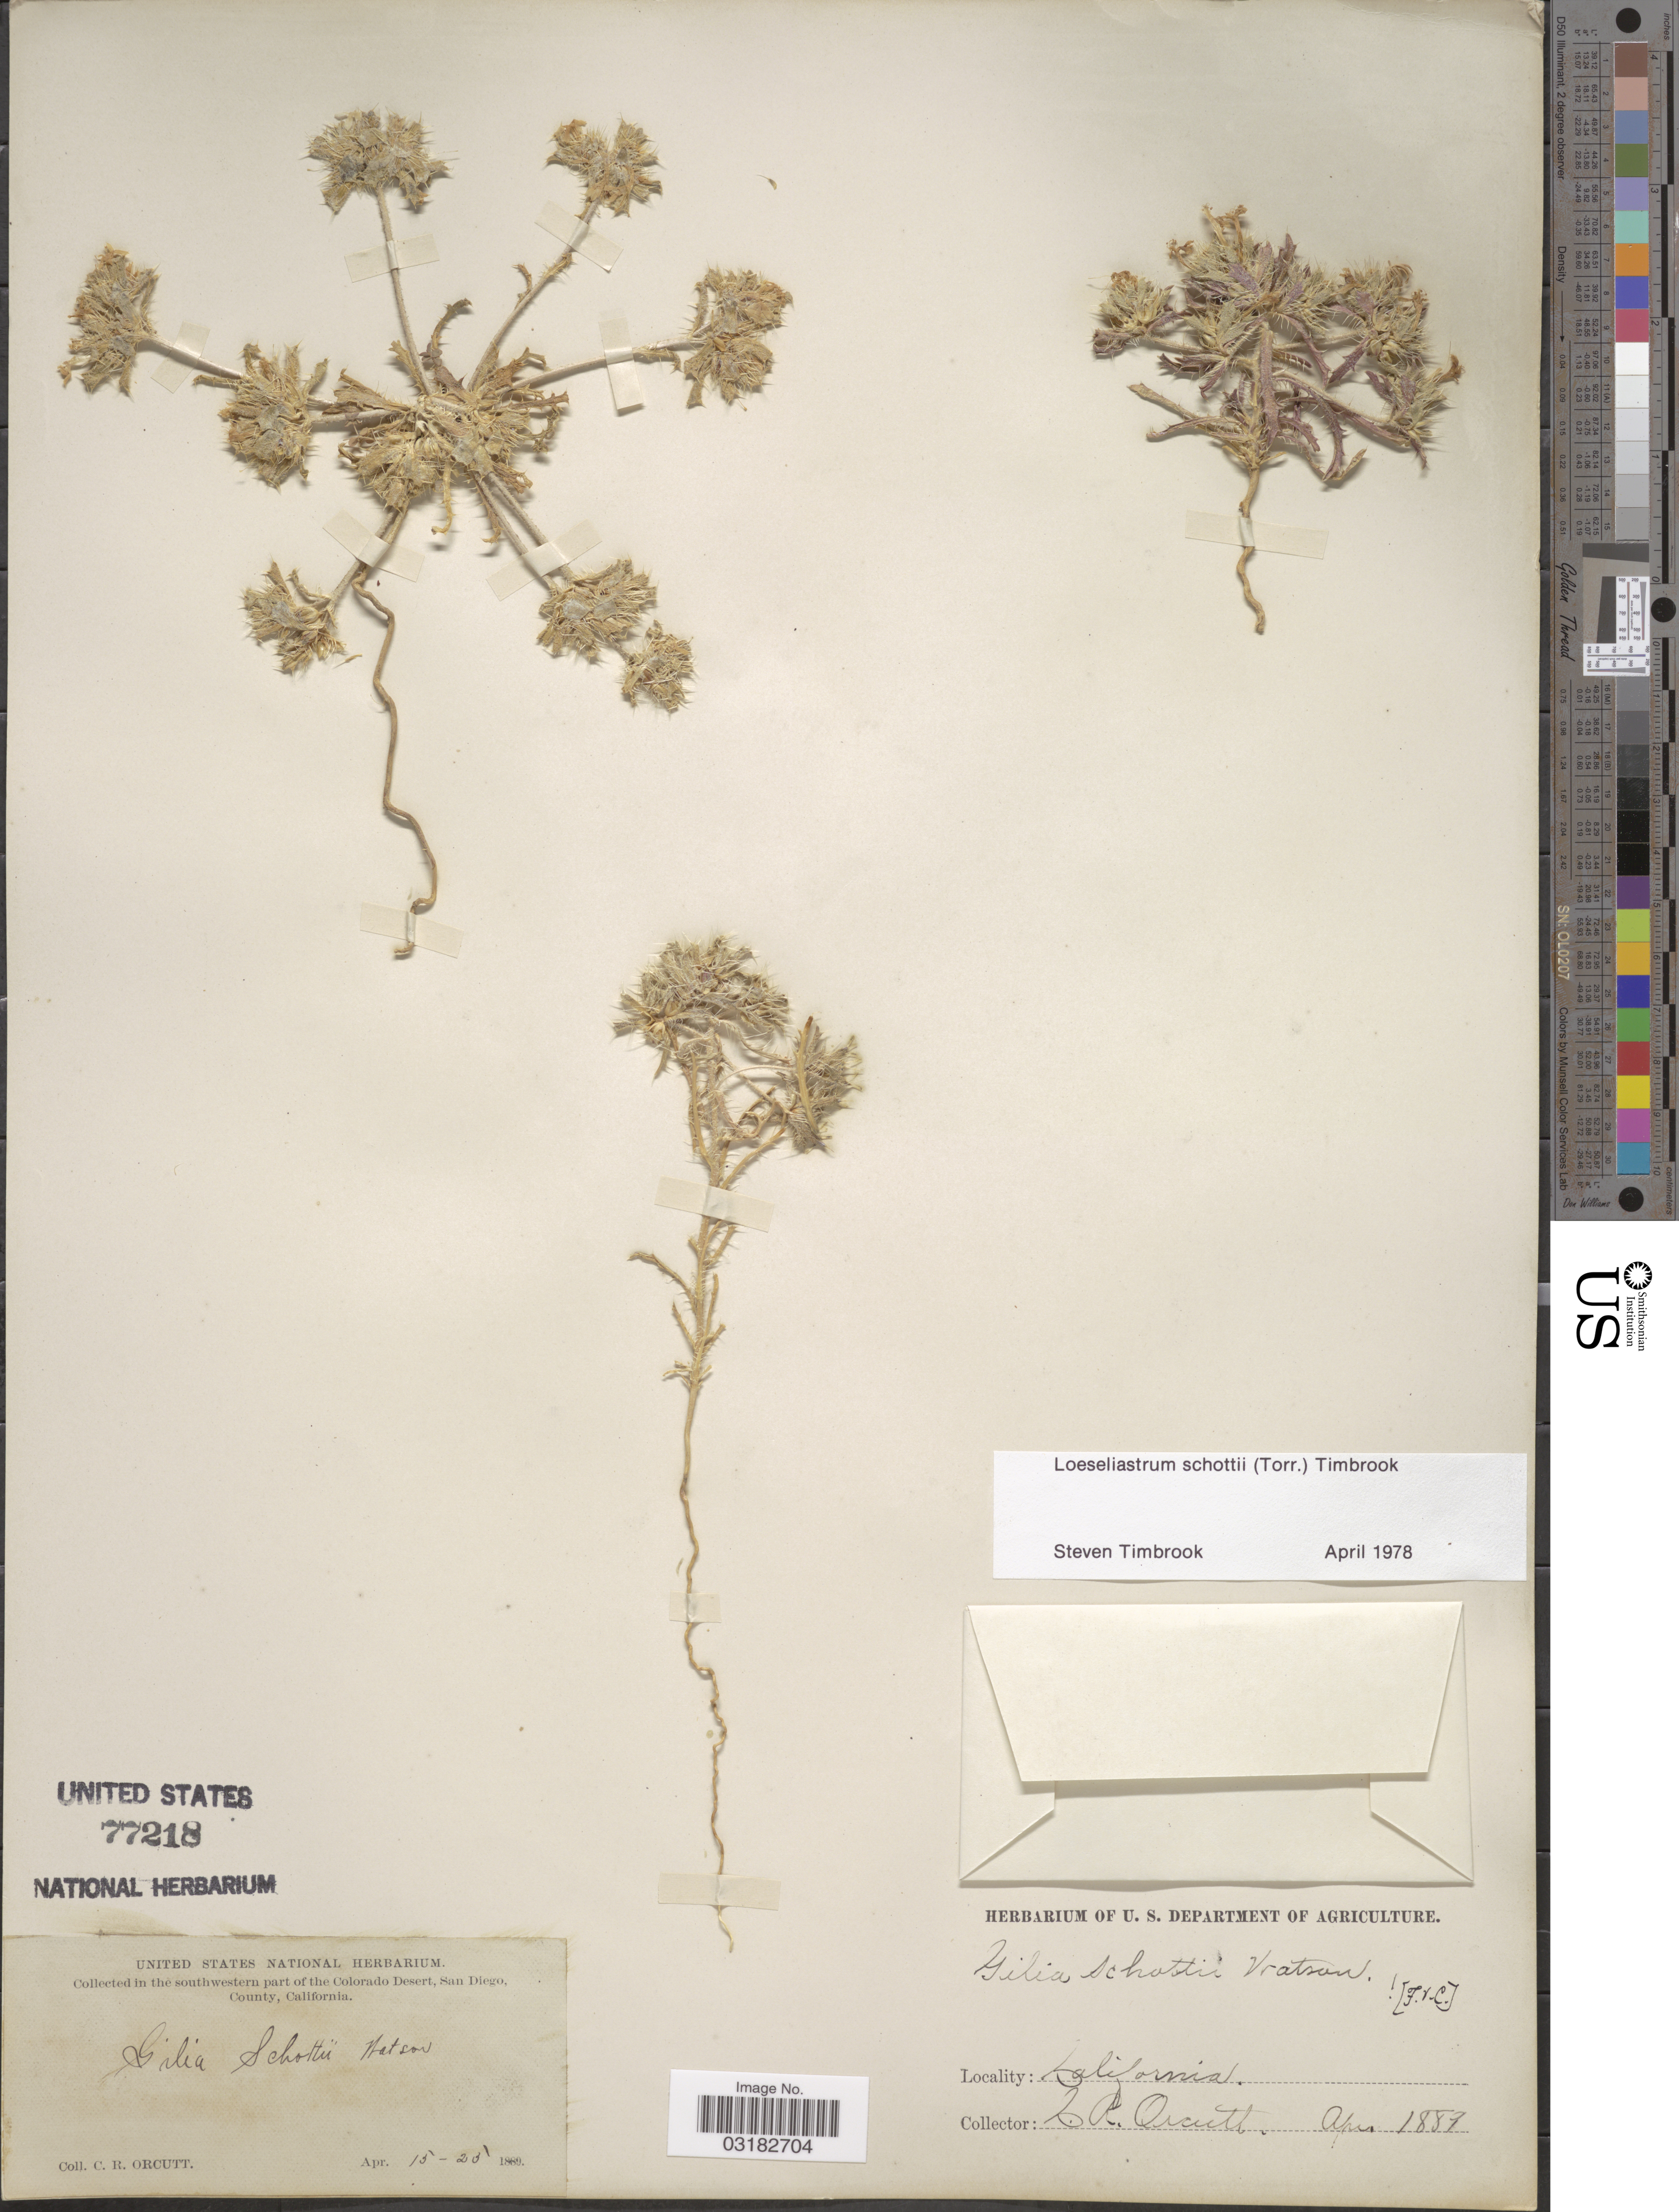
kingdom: Plantae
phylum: Tracheophyta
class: Magnoliopsida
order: Ericales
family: Polemoniaceae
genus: Loeseliastrum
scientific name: Loeseliastrum schottii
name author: (Torr.) Timbrook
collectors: C. R. Orcutt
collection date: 1889-04-15/1889-04-25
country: United States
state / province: California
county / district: San Diego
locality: In the southwestern part of the Colorado Desert, San Diego, County.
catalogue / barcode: US 77218